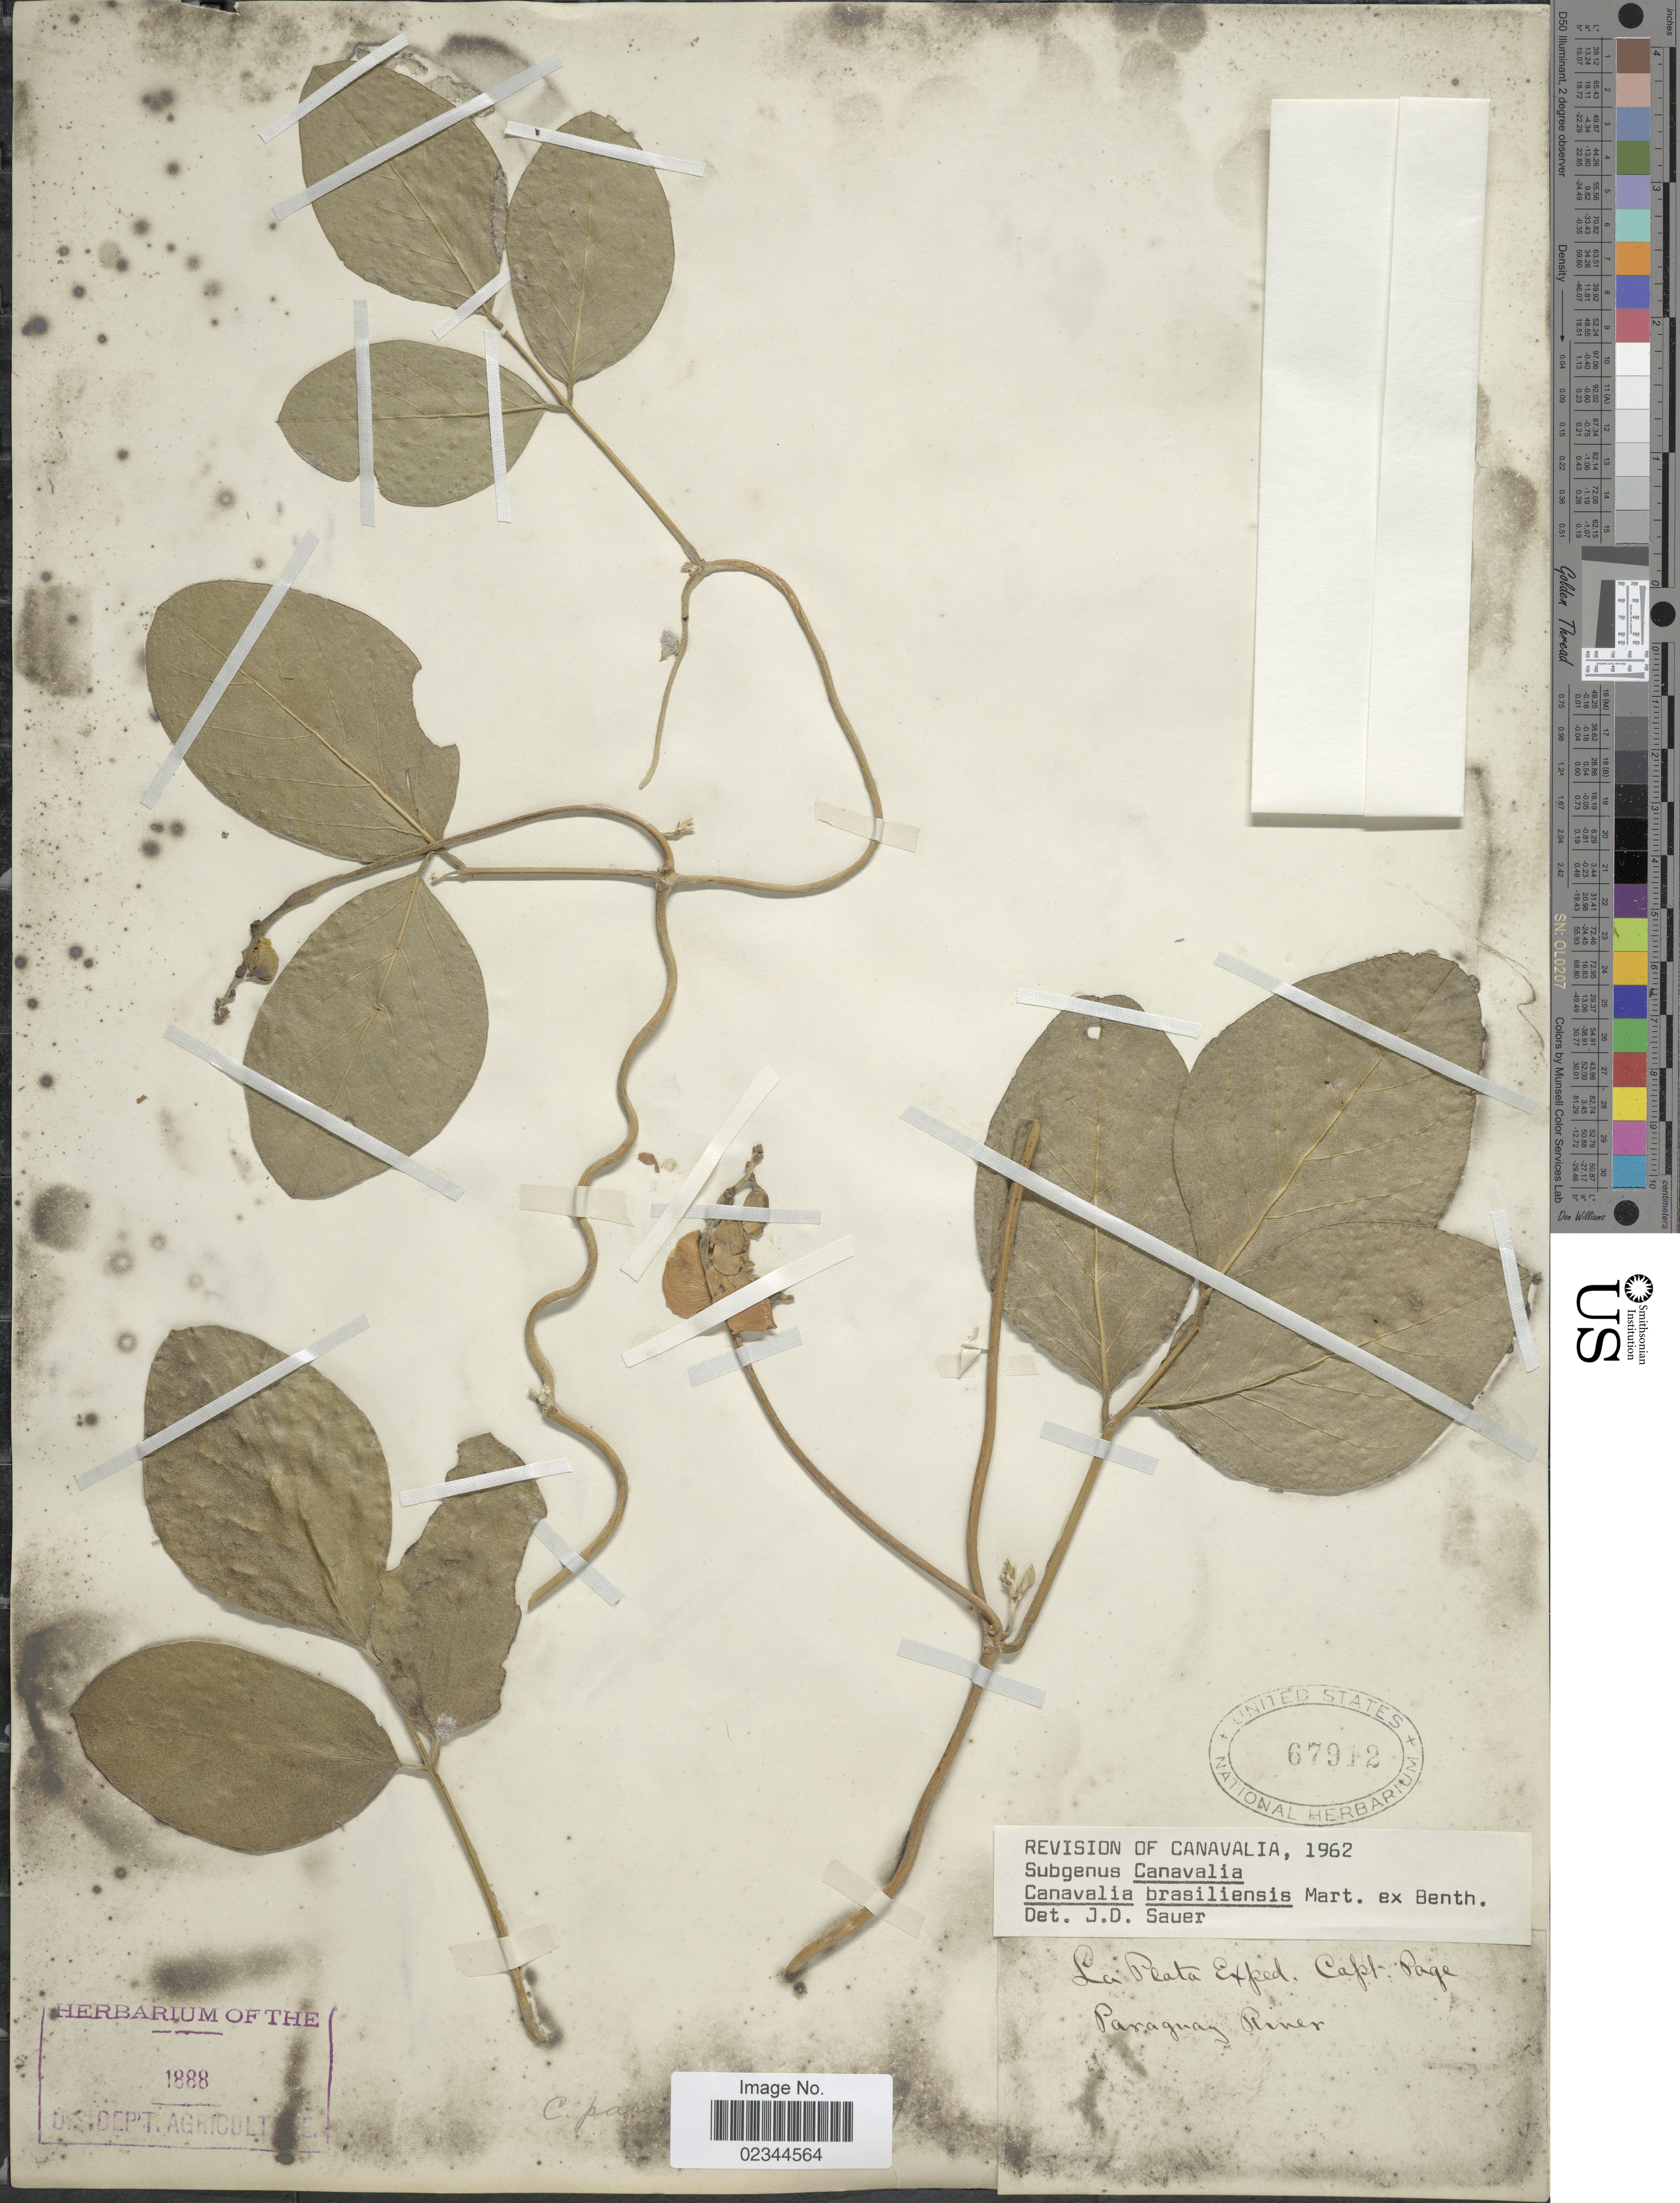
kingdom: Plantae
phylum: Tracheophyta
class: Magnoliopsida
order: Fabales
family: Fabaceae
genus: Canavalia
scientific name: Canavalia brasiliensis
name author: Mart. ex Benth.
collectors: Capt. Page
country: Paraguay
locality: La Plata, Paraguay River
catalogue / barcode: US 67912